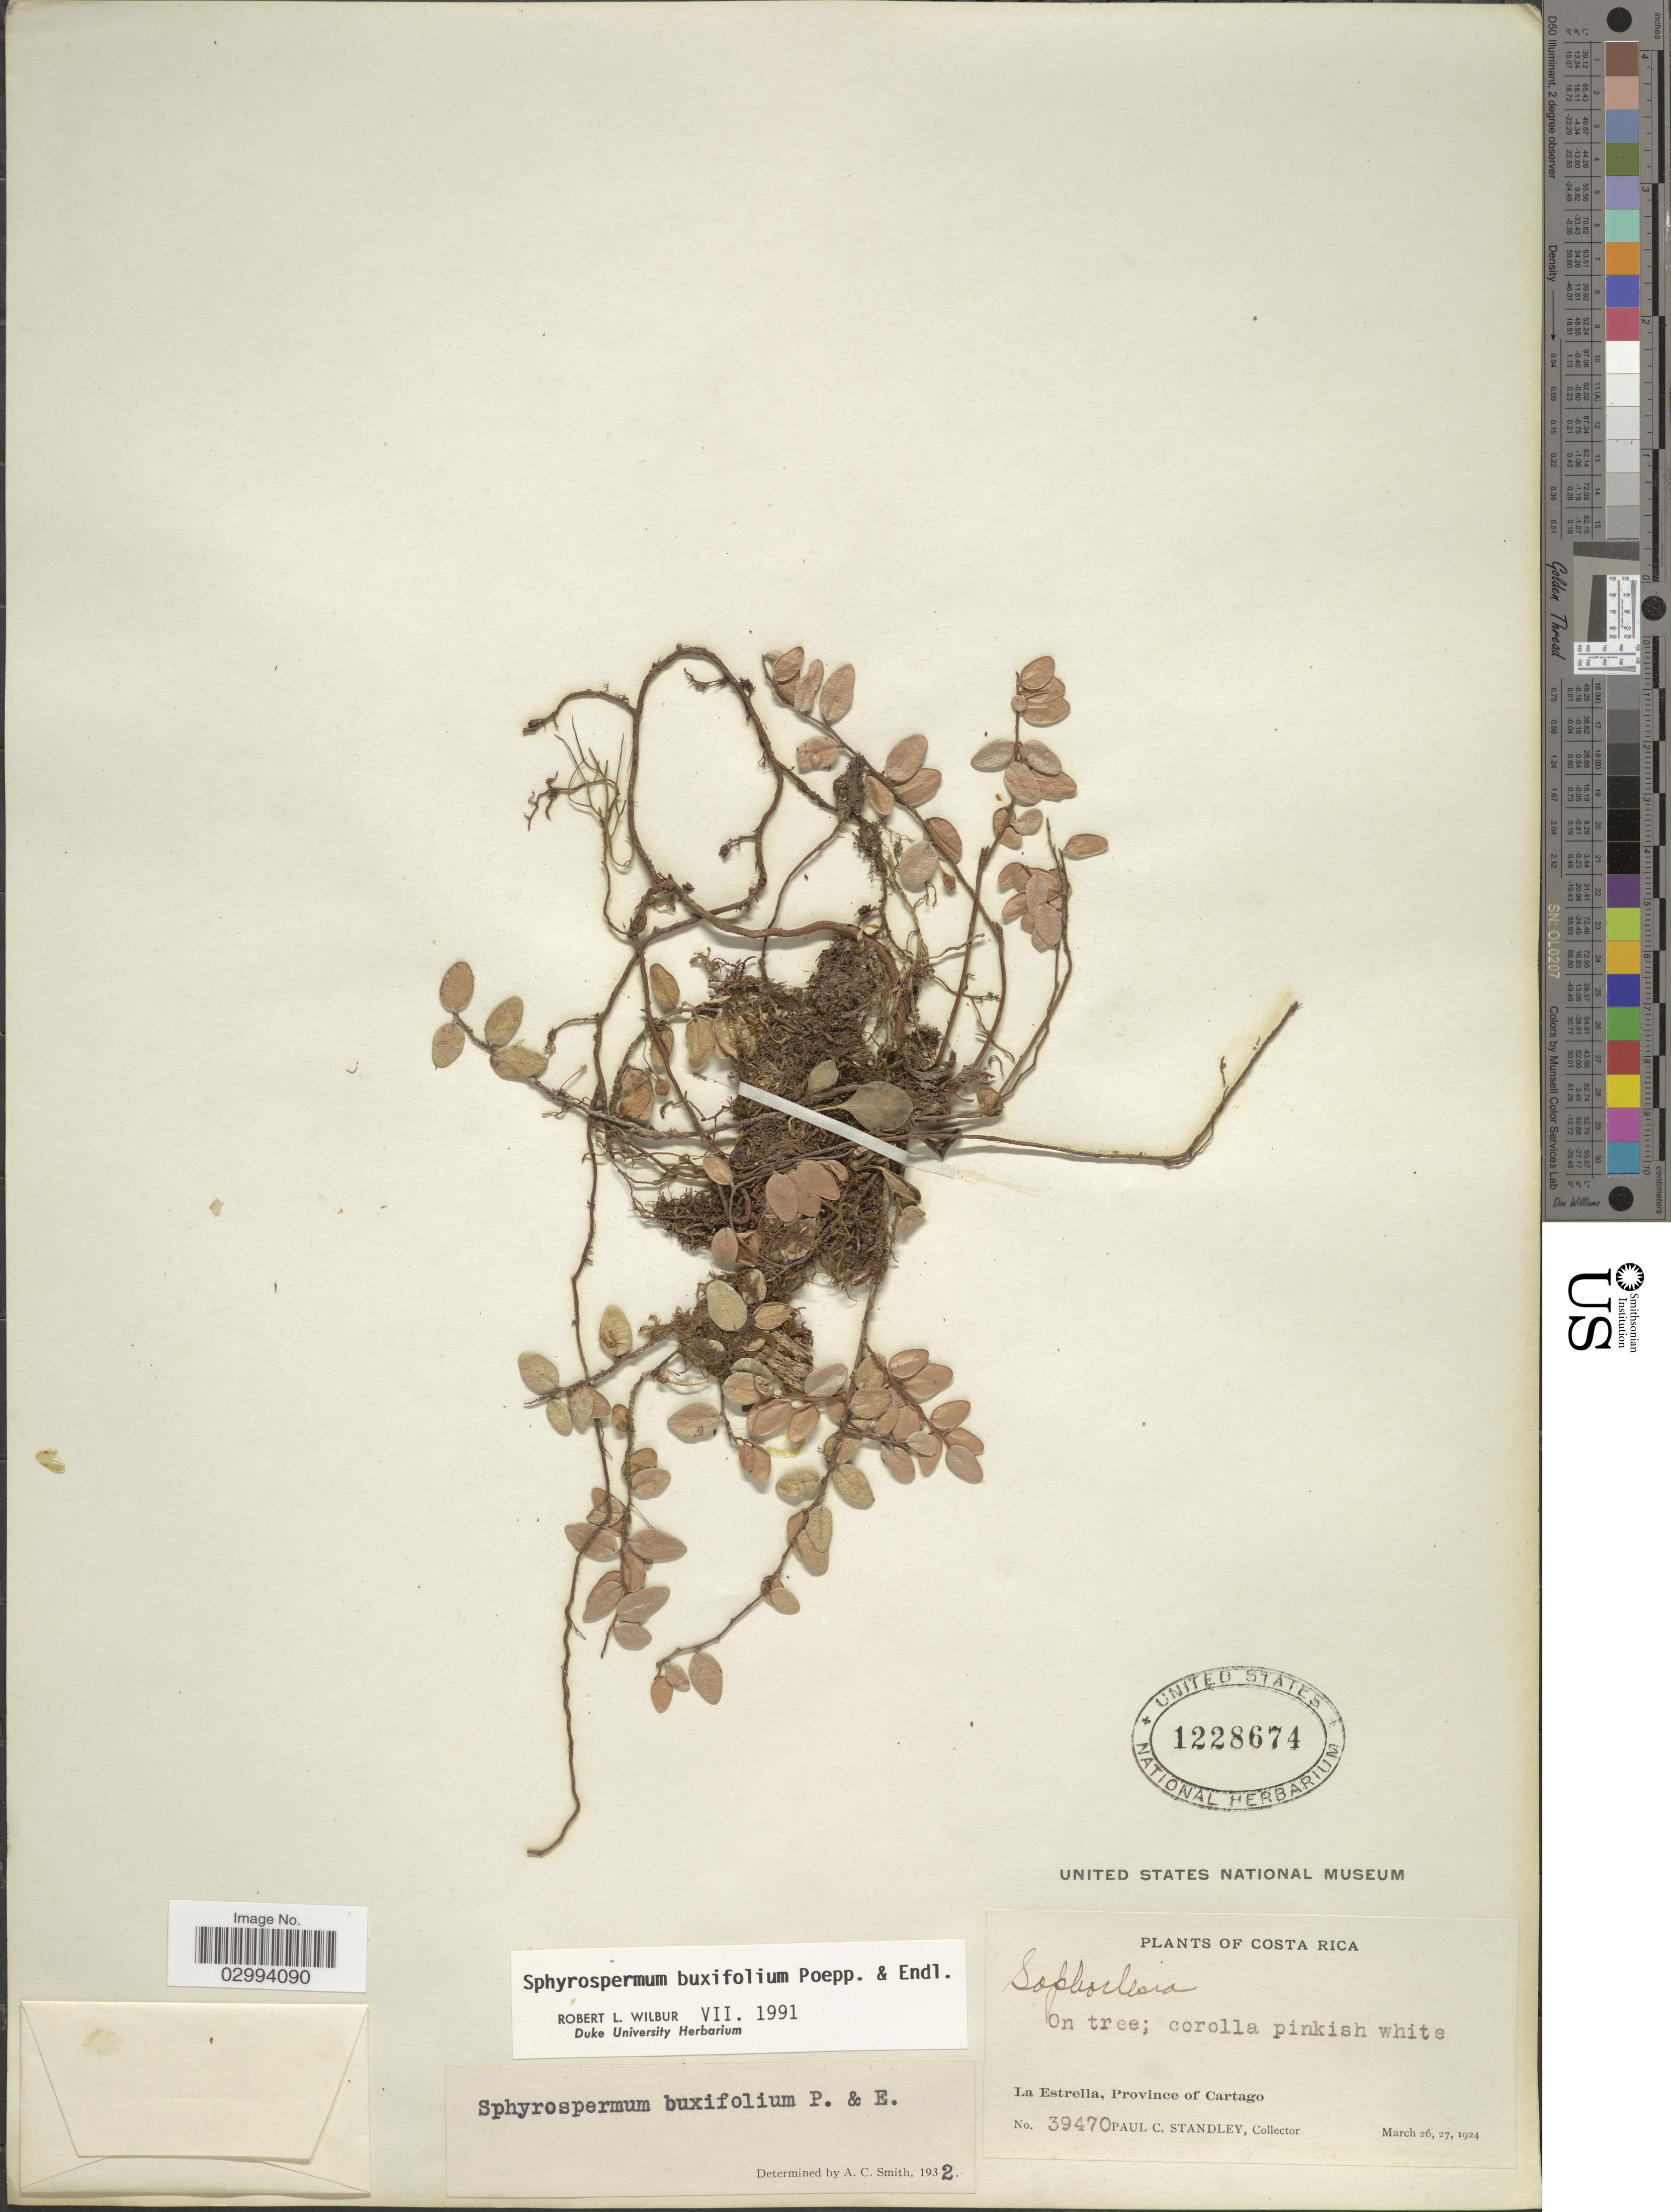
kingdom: Plantae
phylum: Tracheophyta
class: Magnoliopsida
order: Ericales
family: Ericaceae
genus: Sphyrospermum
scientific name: Sphyrospermum buxifolium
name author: Poepp. & Endl.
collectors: P. C. Standley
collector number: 39470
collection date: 1924-03-26/1924-03-27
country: Costa Rica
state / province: Cartago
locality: La Estrella.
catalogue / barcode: US 1228674